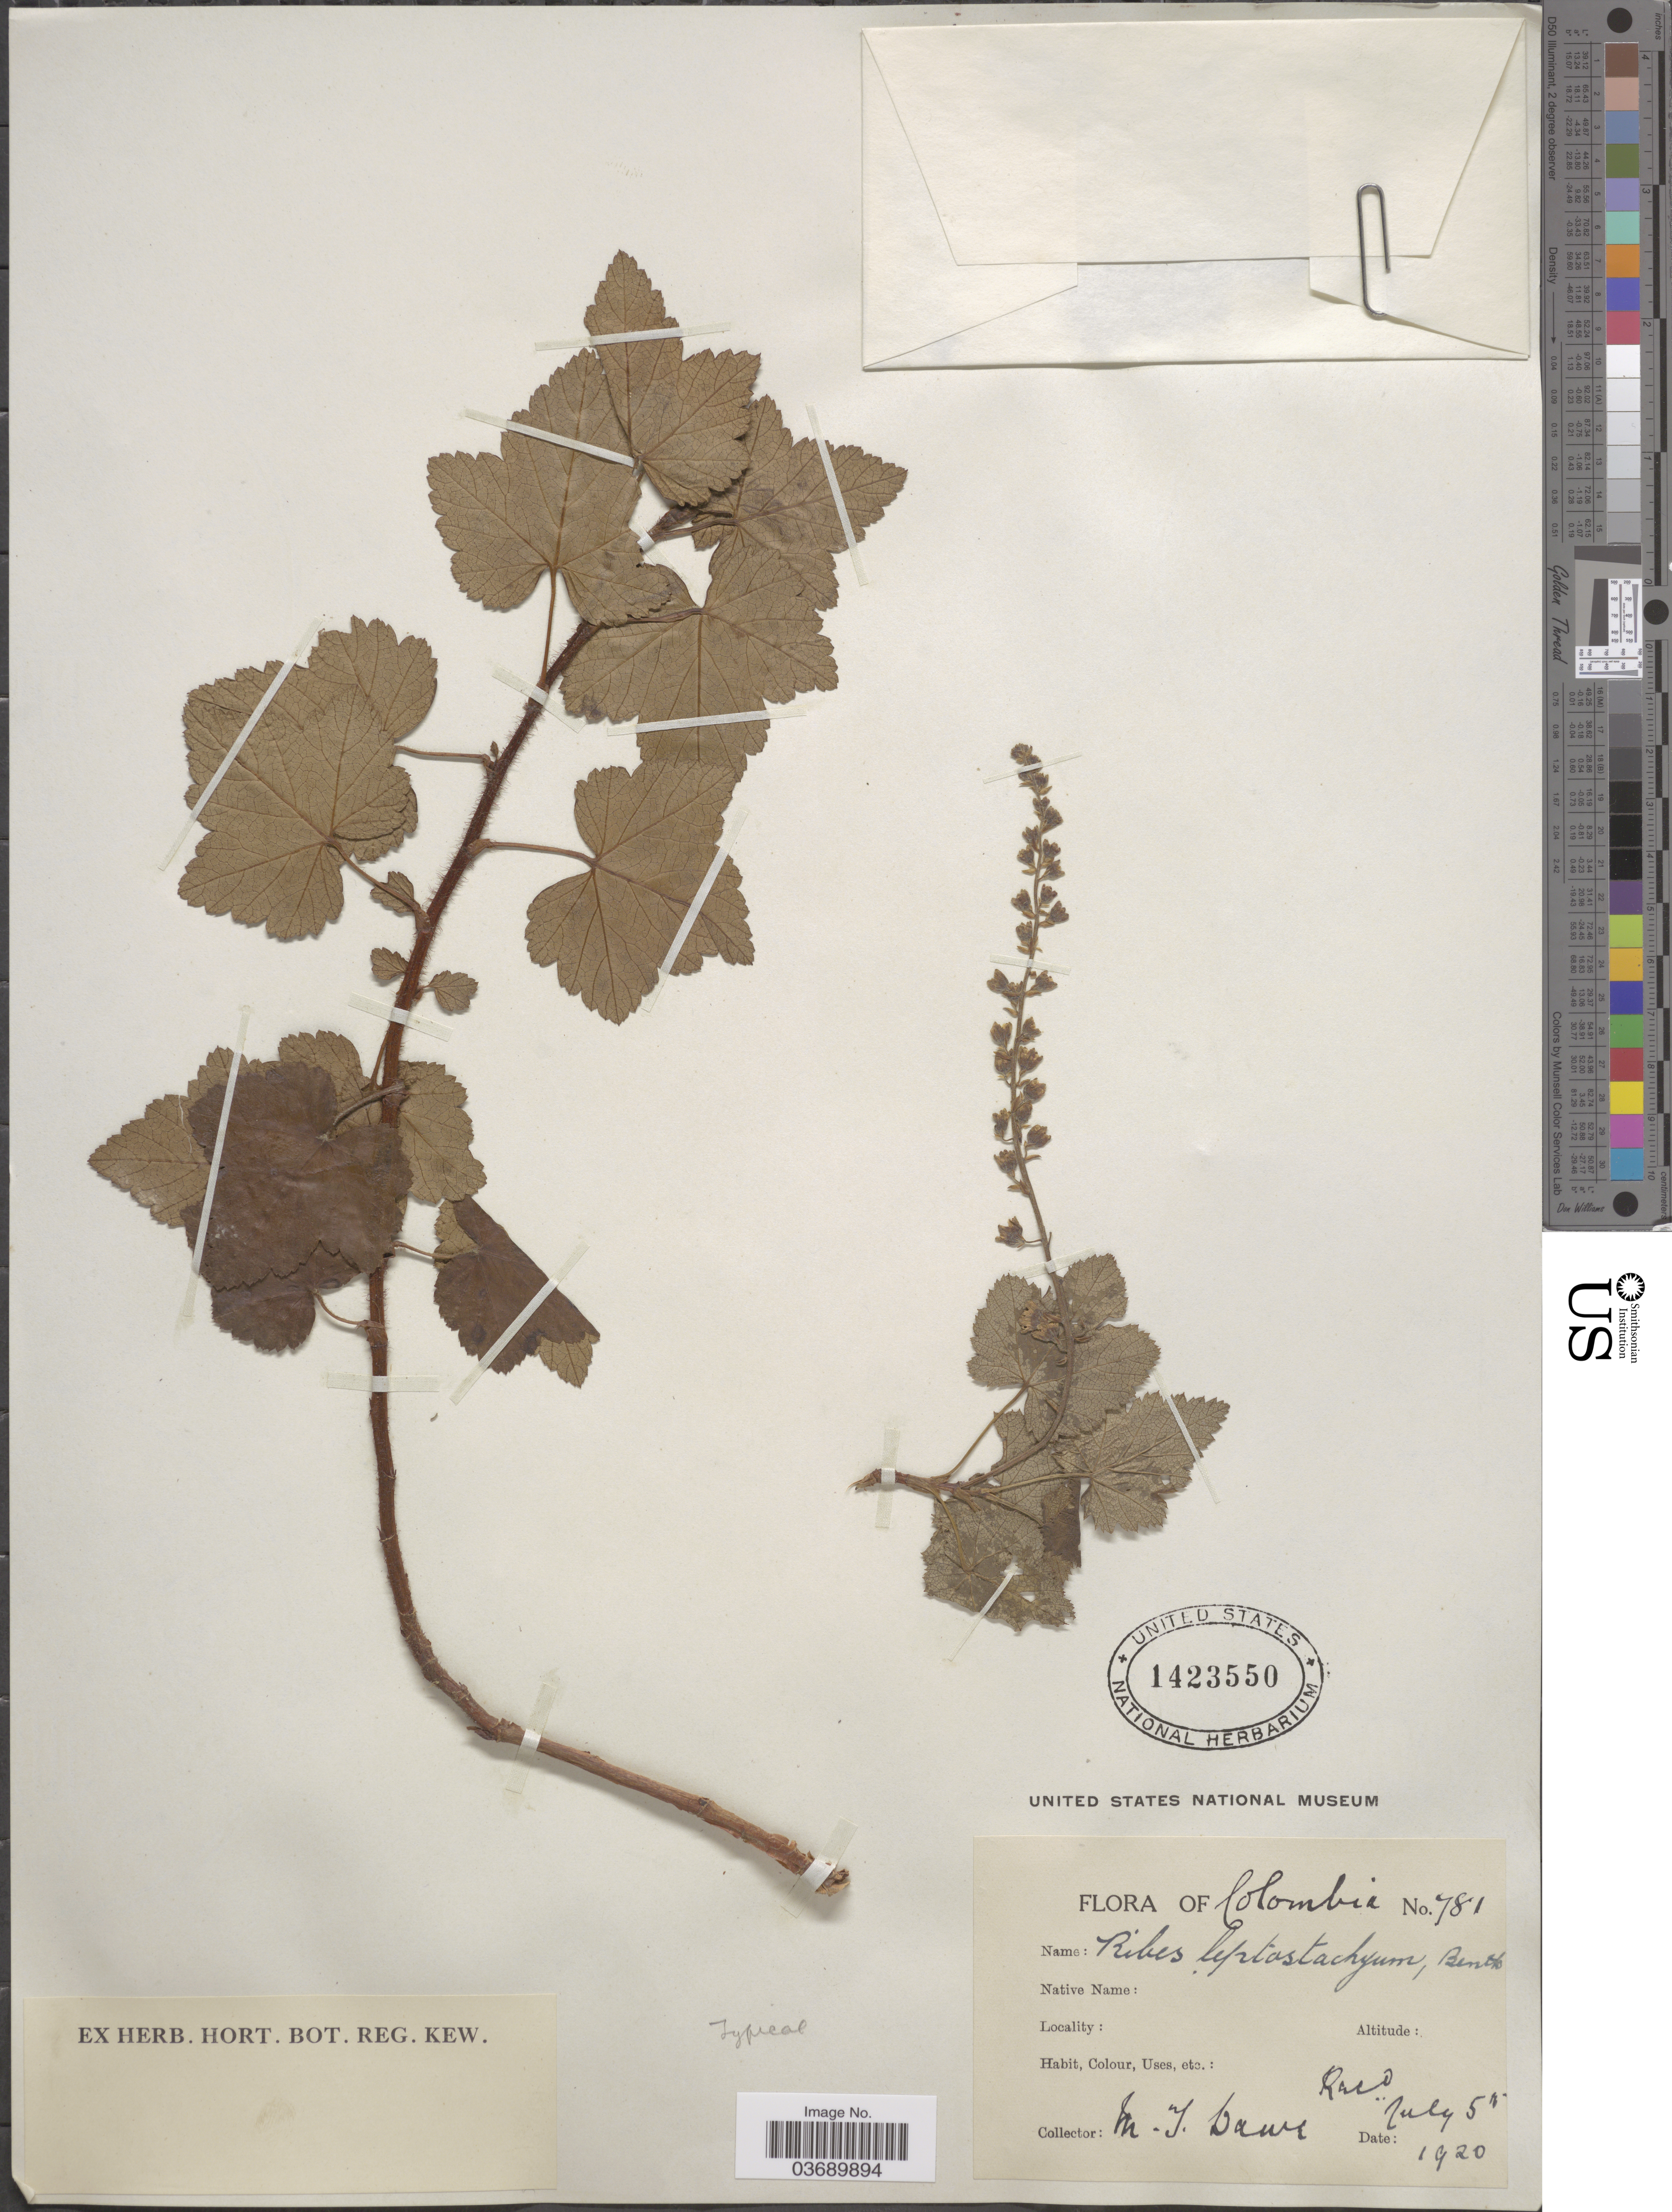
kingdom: Plantae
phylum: Tracheophyta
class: Magnoliopsida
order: Saxifragales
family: Grossulariaceae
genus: Ribes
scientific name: Ribes leptostachyum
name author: Decne.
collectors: M. T. Dawe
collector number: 781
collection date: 1920-07-05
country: Colombia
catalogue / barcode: US 1423550